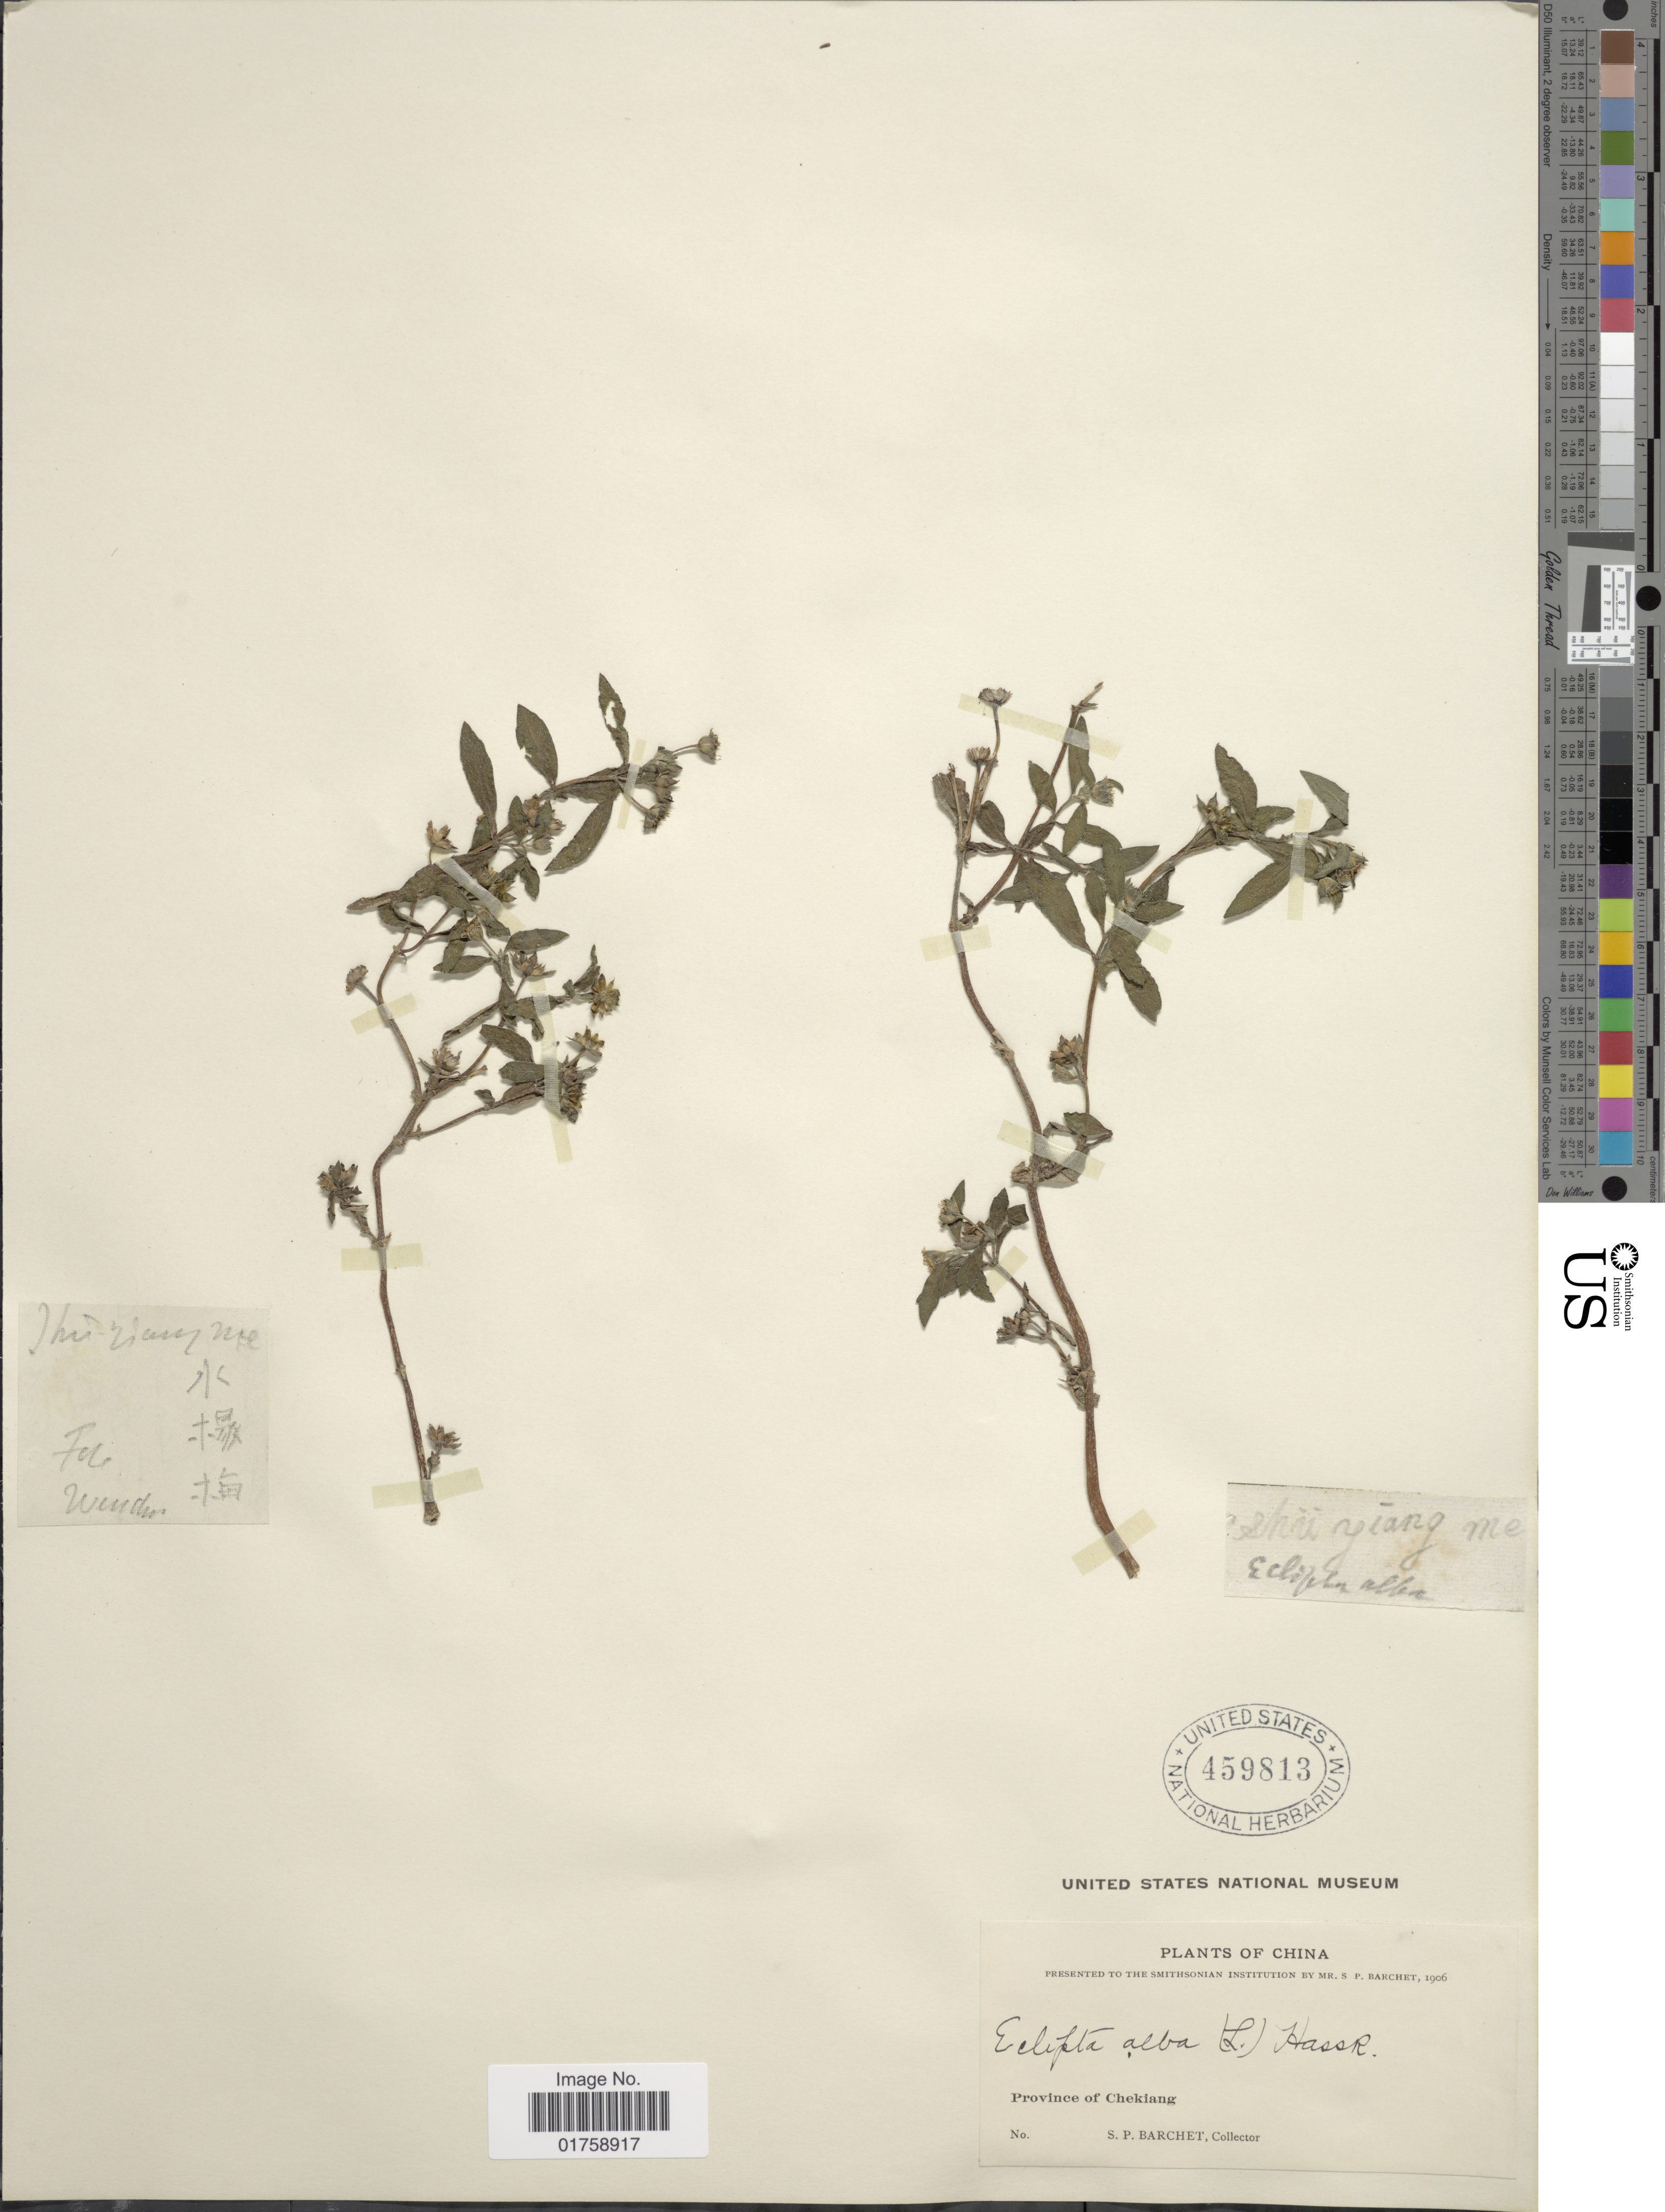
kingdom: Plantae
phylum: Tracheophyta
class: Magnoliopsida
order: Asterales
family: Asteraceae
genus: Eclipta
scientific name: Eclipta prostrata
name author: (L.) L.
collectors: S. P. Barchet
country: China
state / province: Zhejiang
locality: Province of Chekiang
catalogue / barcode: US 459813